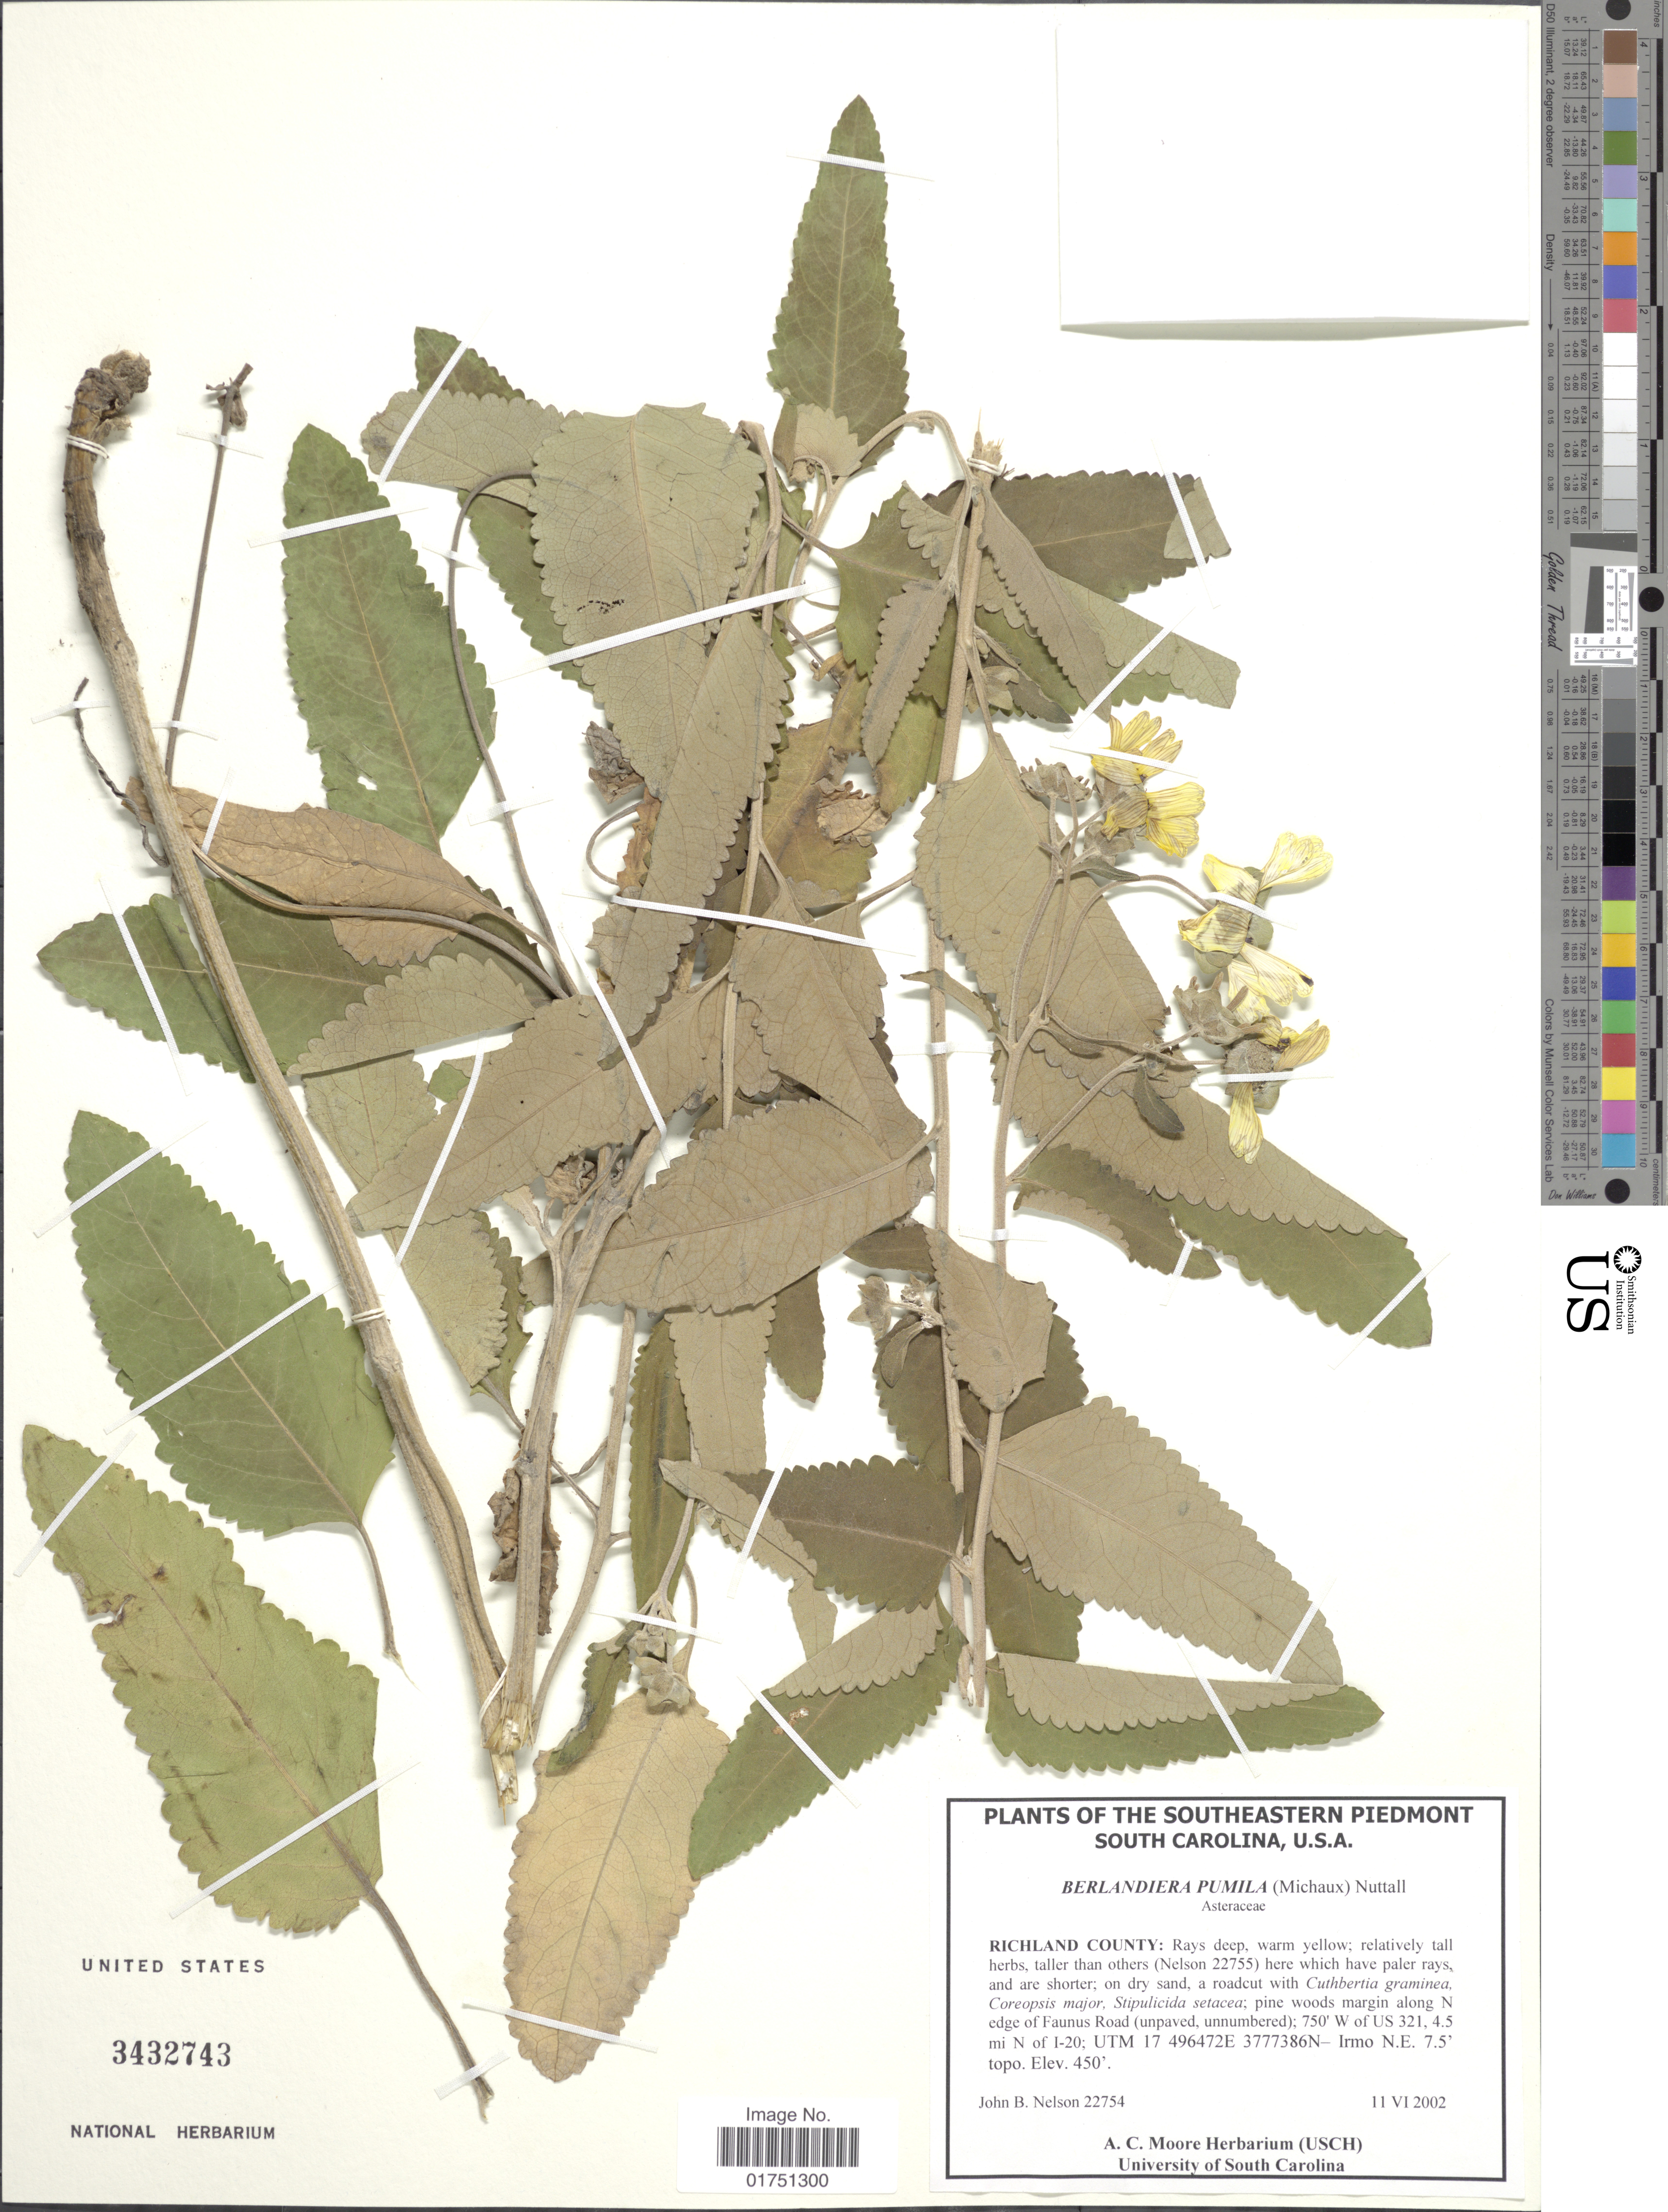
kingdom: Plantae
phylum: Tracheophyta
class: Magnoliopsida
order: Asterales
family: Asteraceae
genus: Berlandiera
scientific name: Berlandiera pumila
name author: (Michx.) Nutt.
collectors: J. B. Nelson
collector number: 22754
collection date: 2002-06-11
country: United States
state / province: South Carolina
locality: Southeastern Piedmont. South Carolina, U.S.A. Richland County: pine woods margin along N edge of Faunus Road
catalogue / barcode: US 3432743